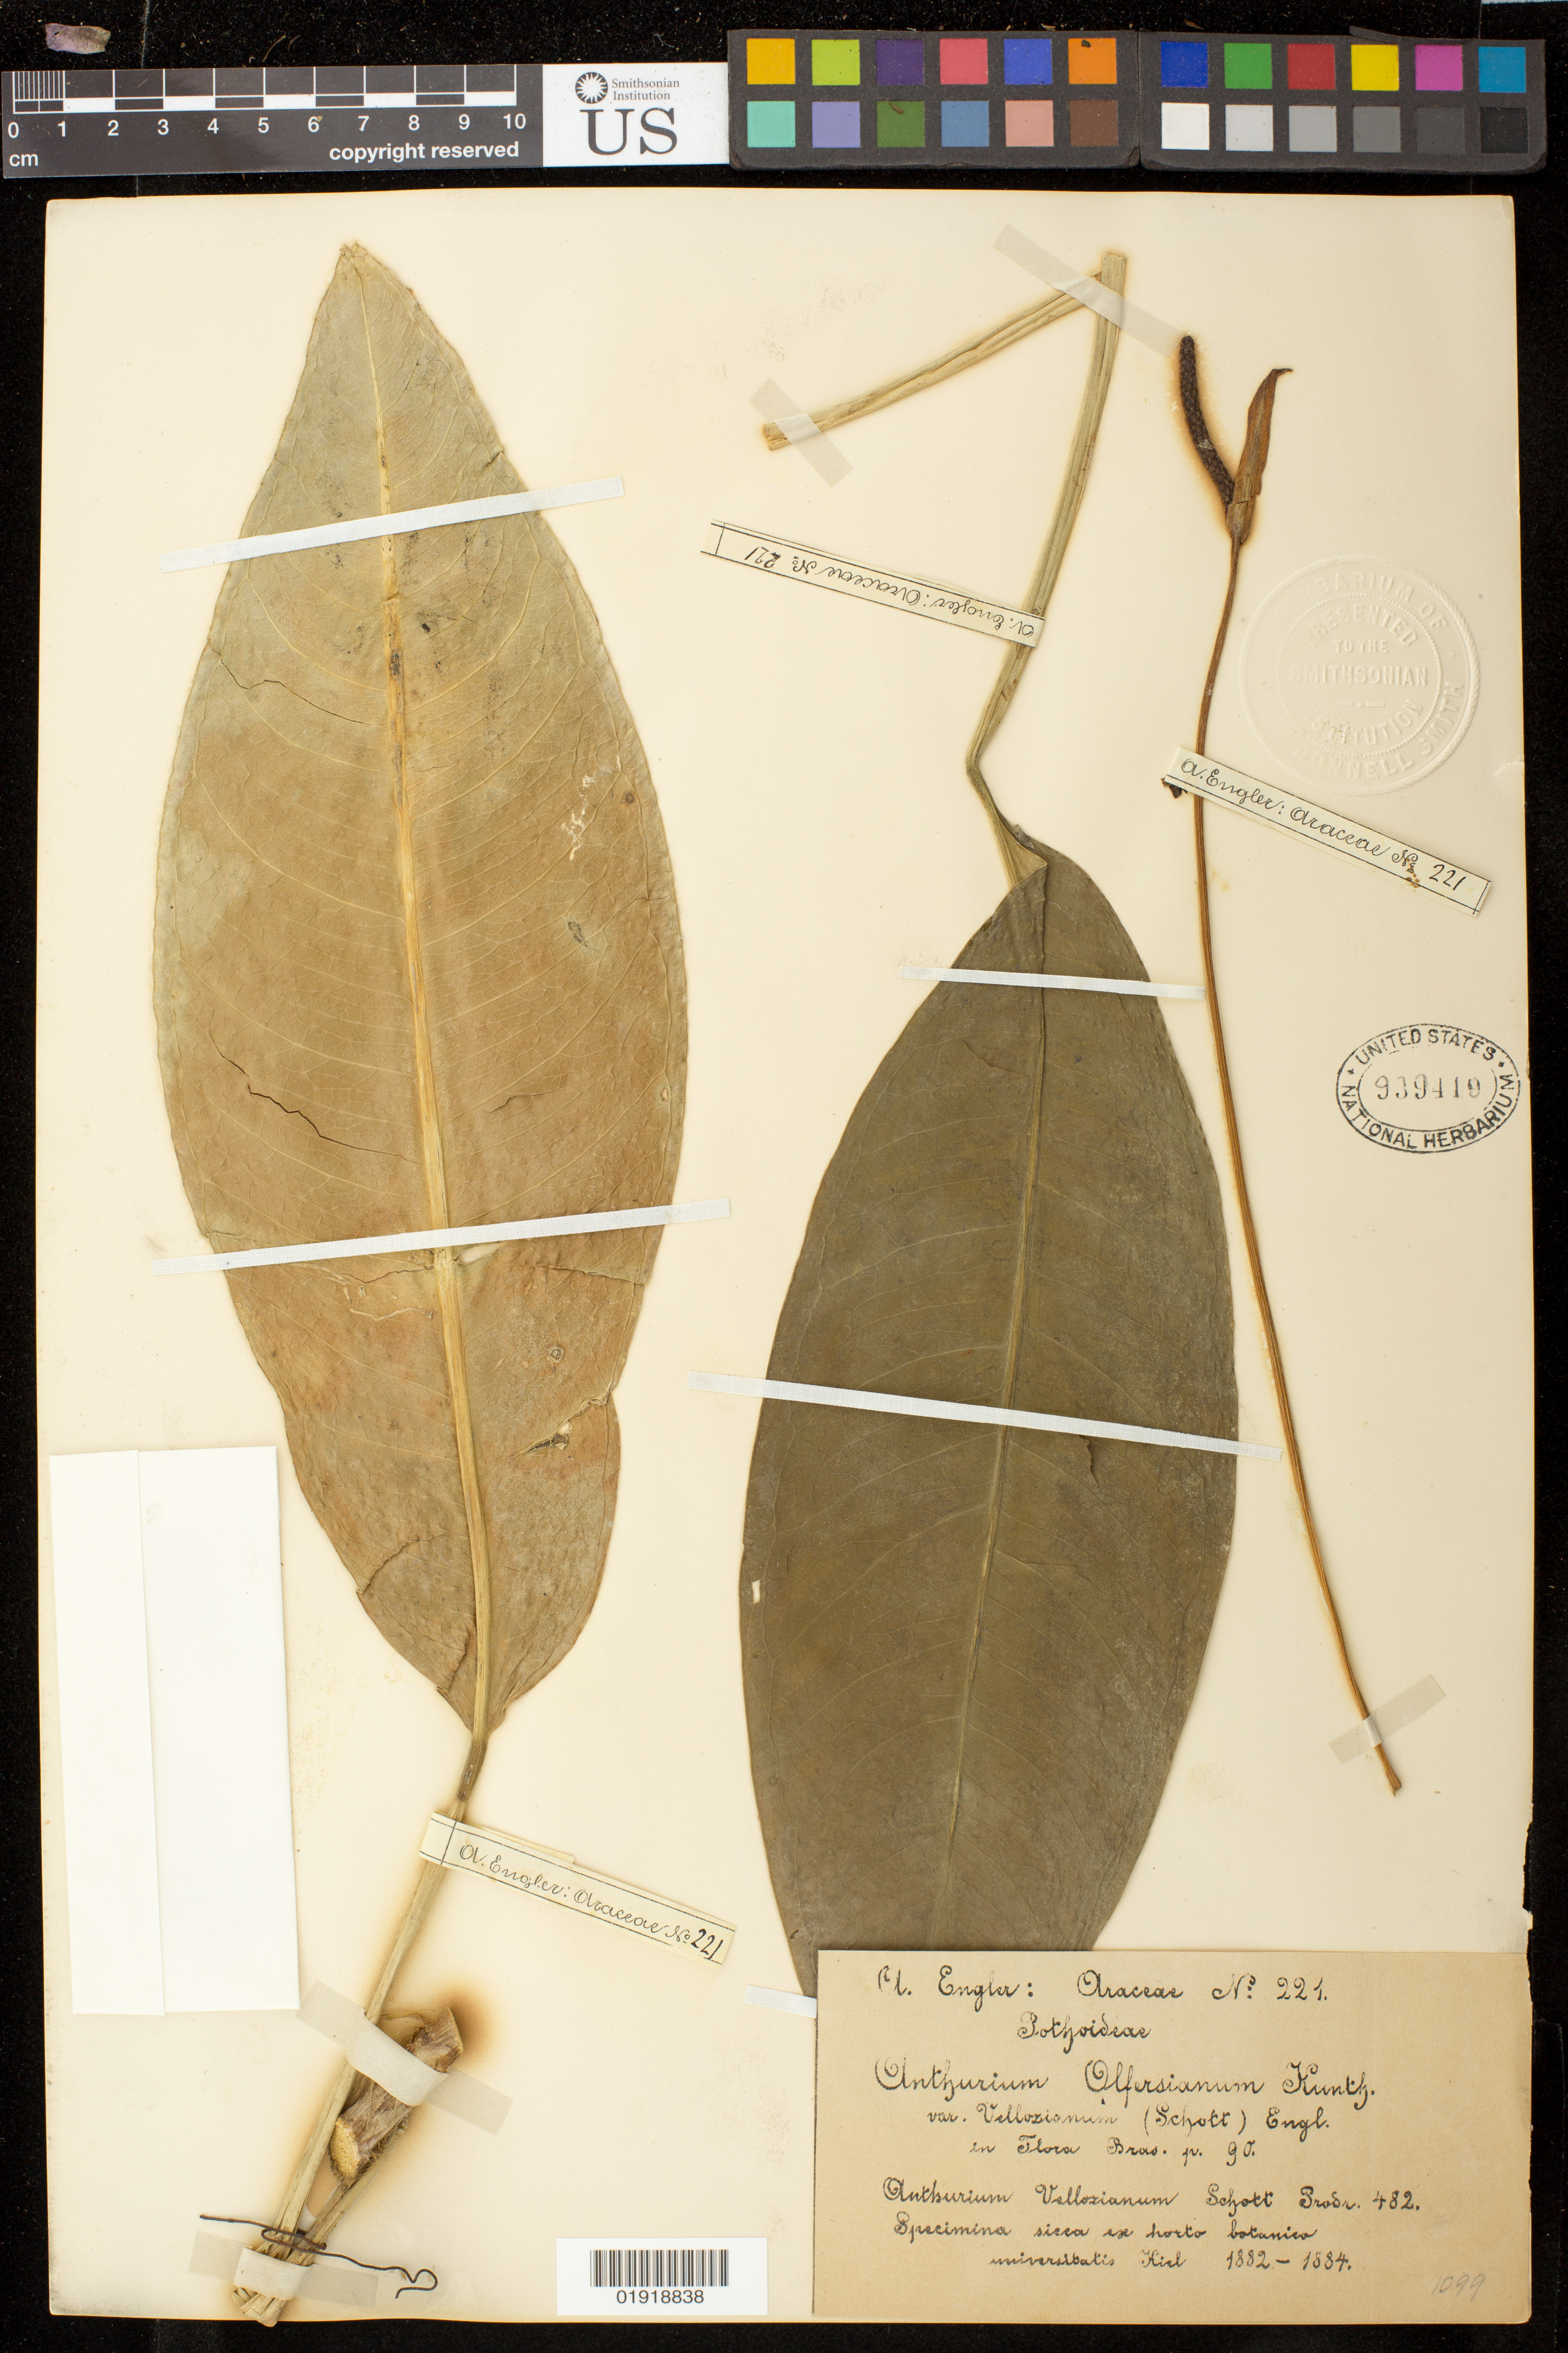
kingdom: Plantae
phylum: Tracheophyta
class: Liliopsida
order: Alismatales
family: Araceae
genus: Anthurium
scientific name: Anthurium olfersianum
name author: Kunth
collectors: A. Engler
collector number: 221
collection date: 1905-02-24,1905-02-26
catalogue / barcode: US 939419